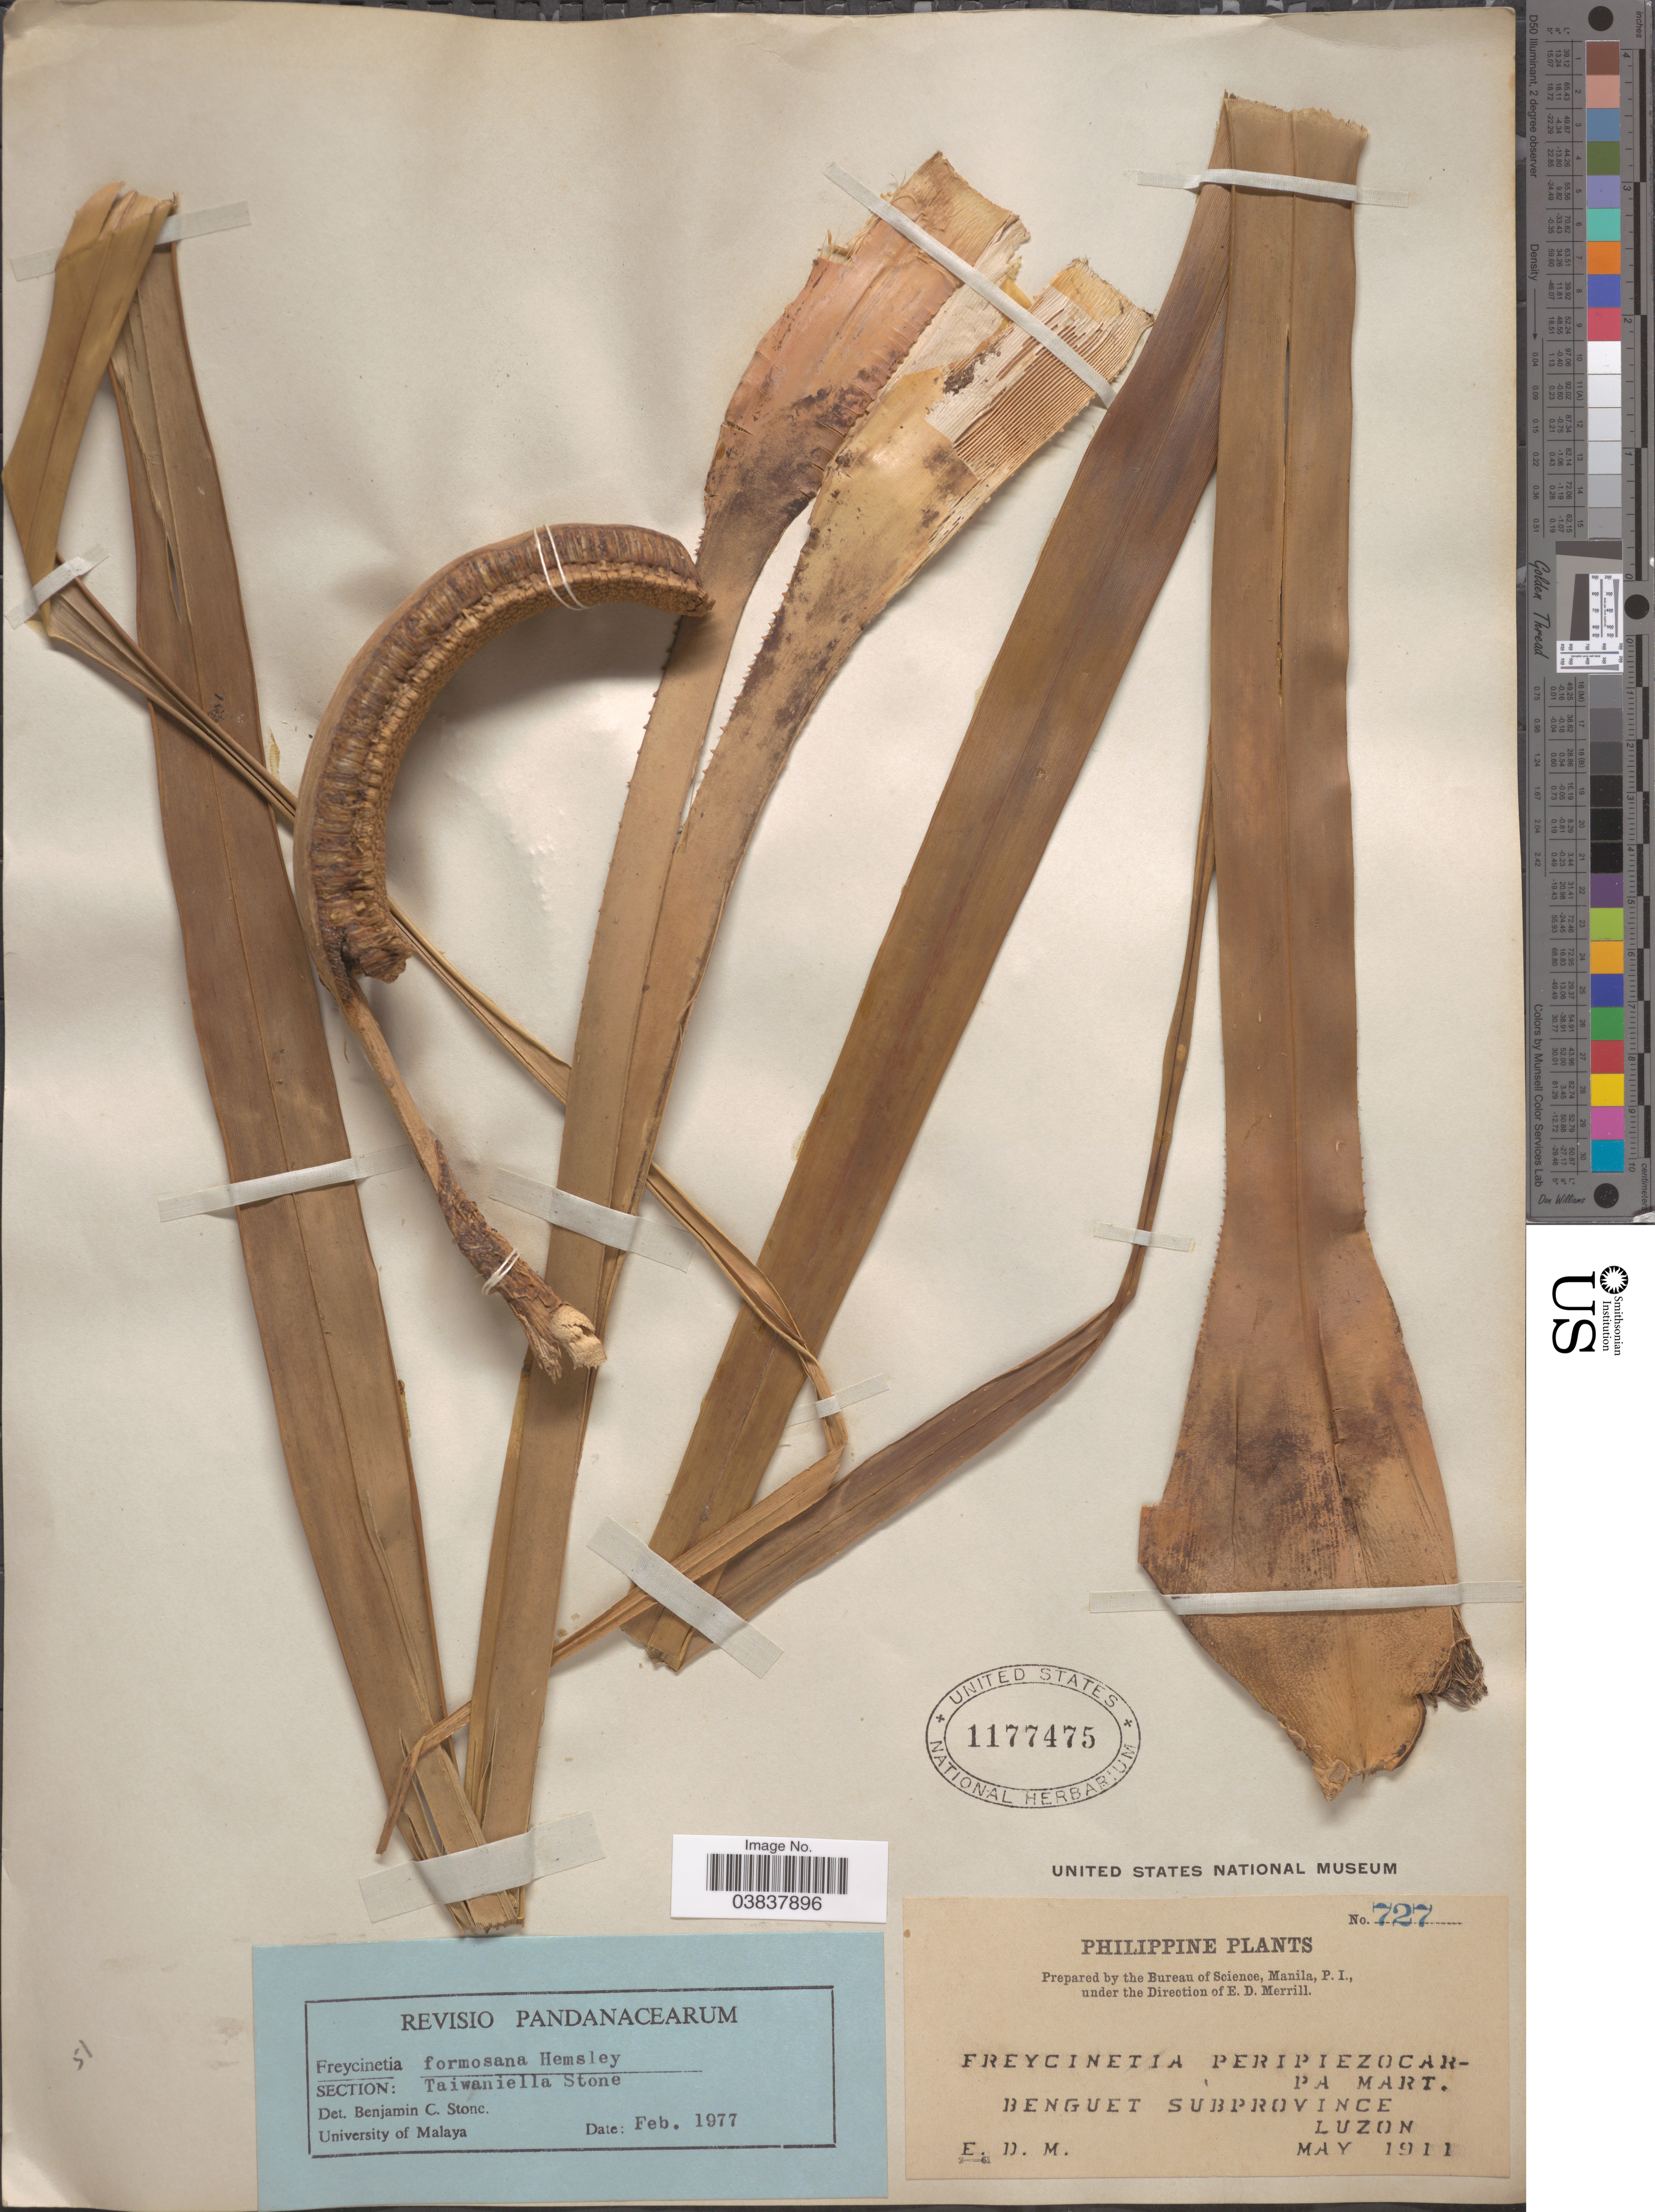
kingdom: Plantae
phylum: Tracheophyta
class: Liliopsida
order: Pandanales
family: Pandanaceae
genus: Freycinetia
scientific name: Freycinetia formosana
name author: Hemsl.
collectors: E. D. Merrill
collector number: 727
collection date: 1911-05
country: Philippines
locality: Benguet Subprovince, Luzon.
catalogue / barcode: US 1177475